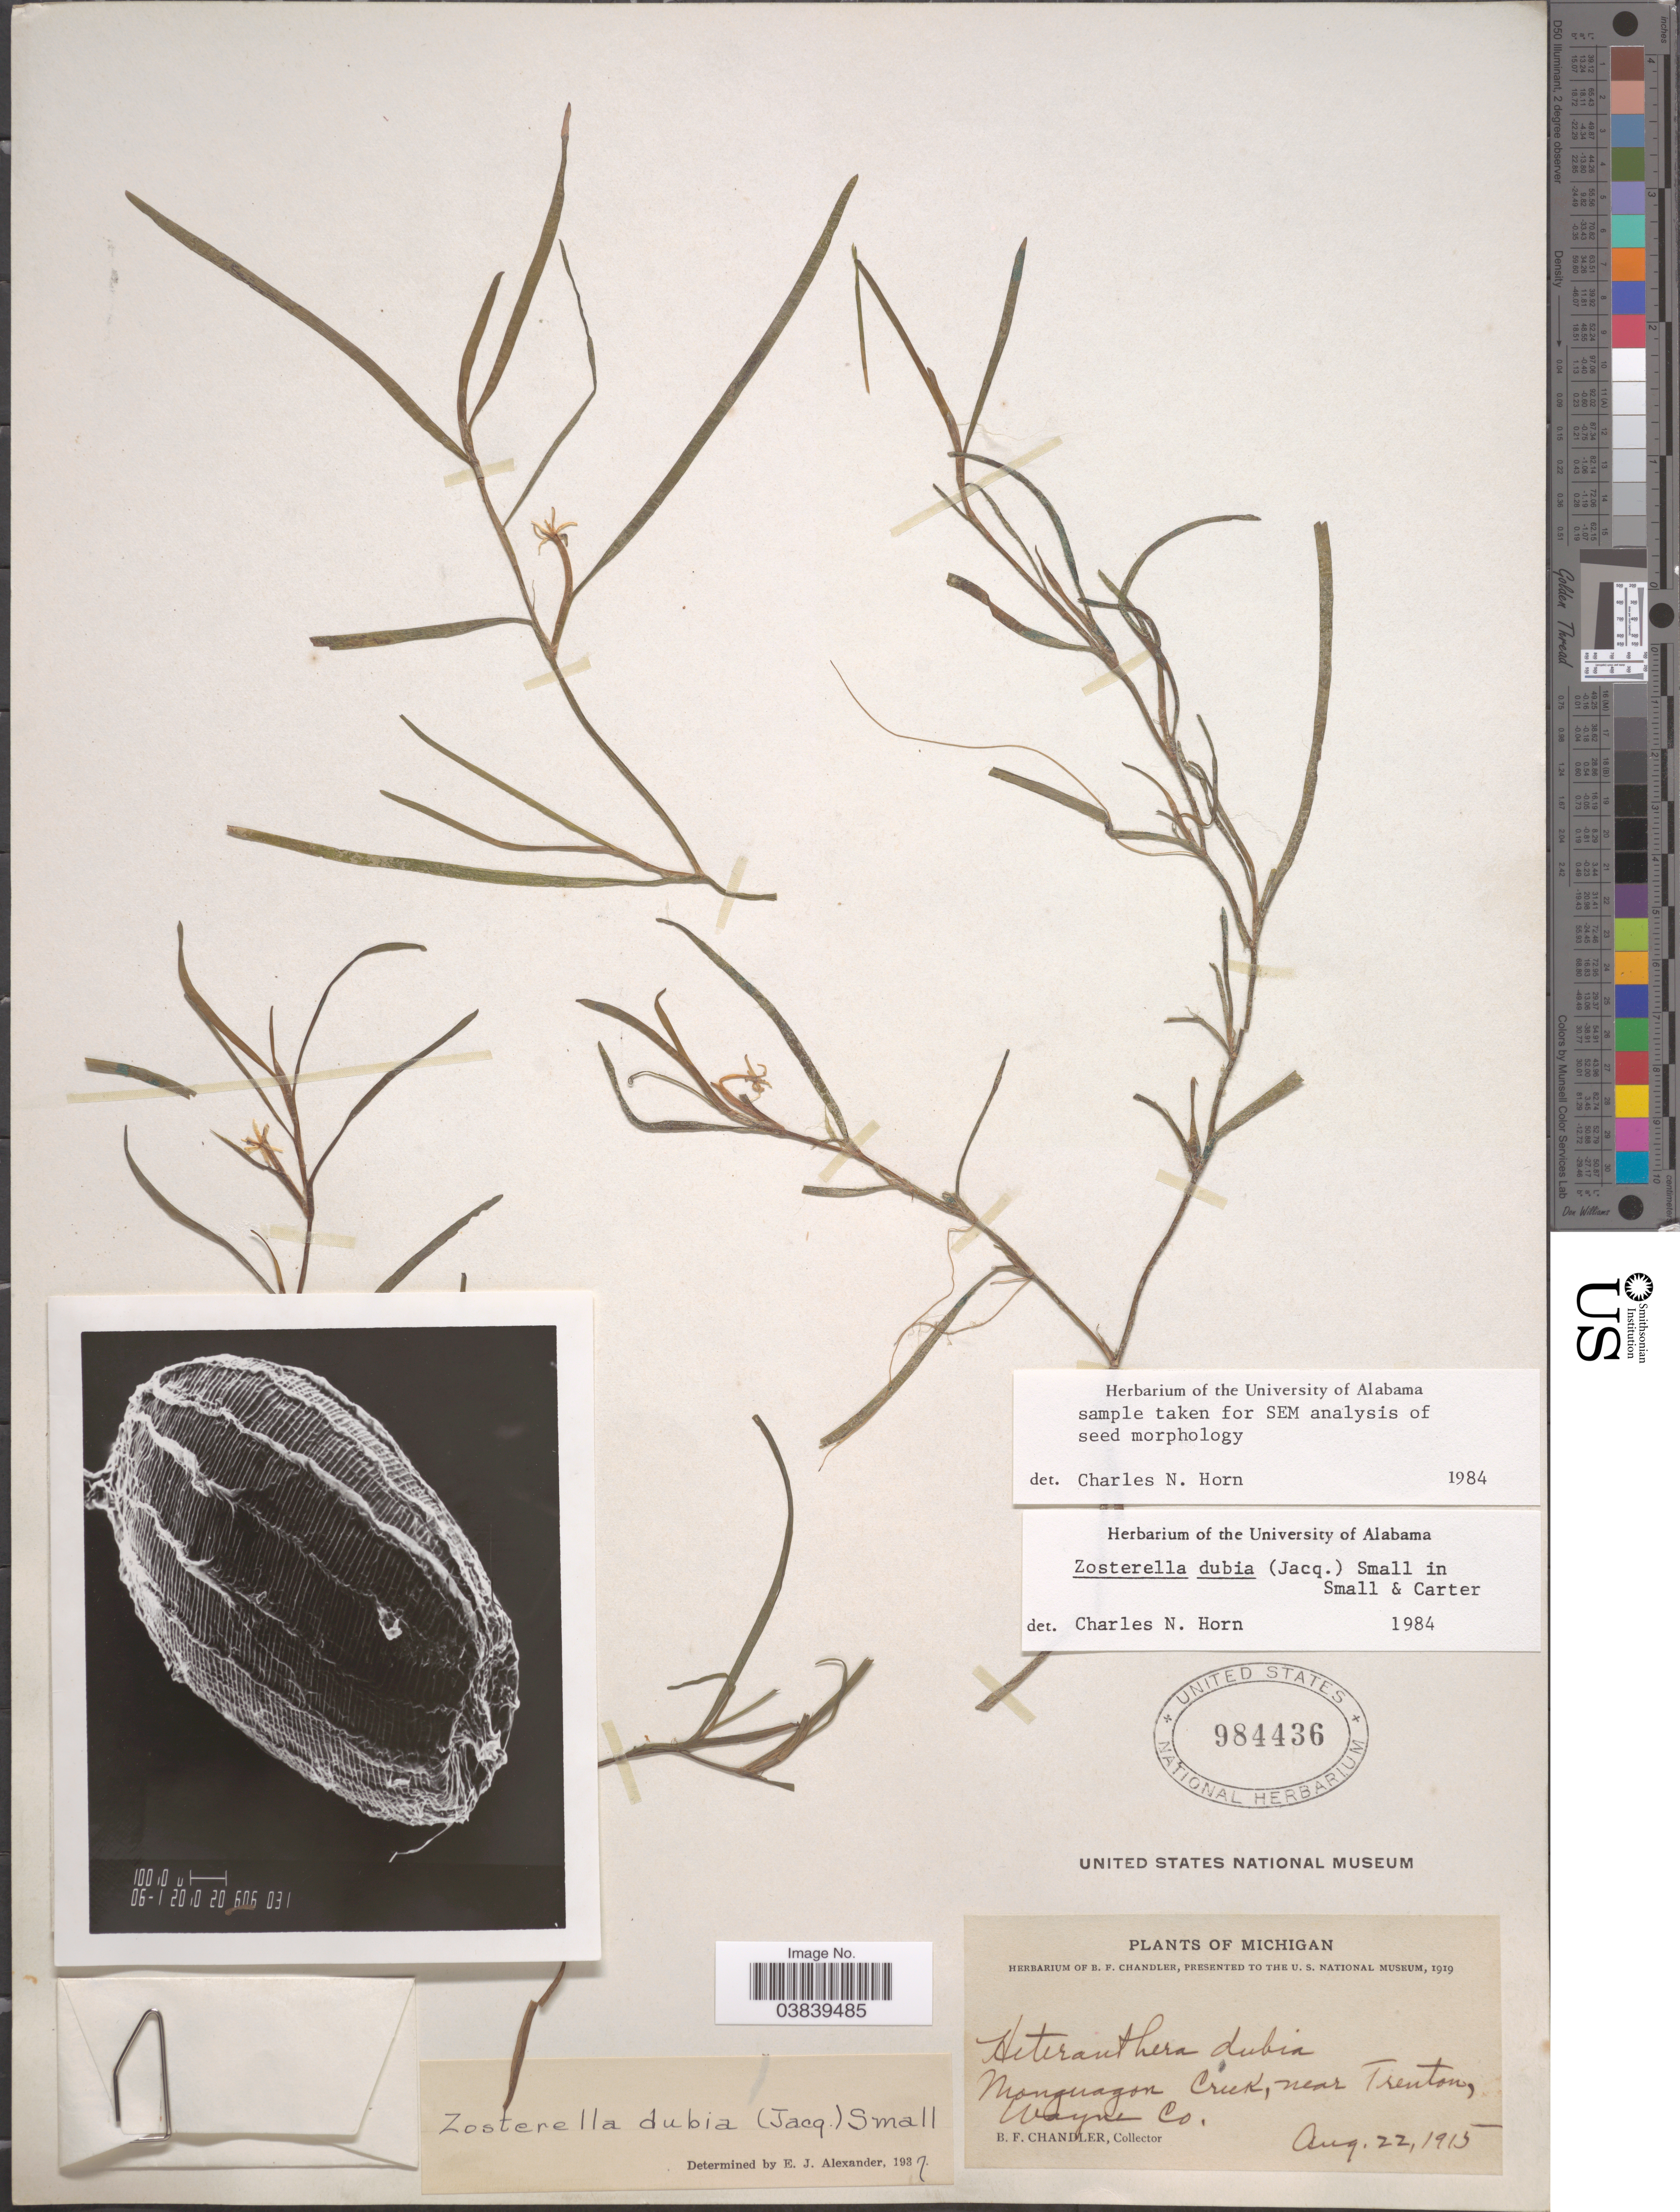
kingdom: Plantae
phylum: Tracheophyta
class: Liliopsida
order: Commelinales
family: Pontederiaceae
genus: Heteranthera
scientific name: Heteranthera dubia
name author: (Jacq.) MacMill.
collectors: B. F. Chandler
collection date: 1915-08-22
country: United States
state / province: Michigan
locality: Monguagon Creek, near Trenton, Wayne Co.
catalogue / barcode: US 984436